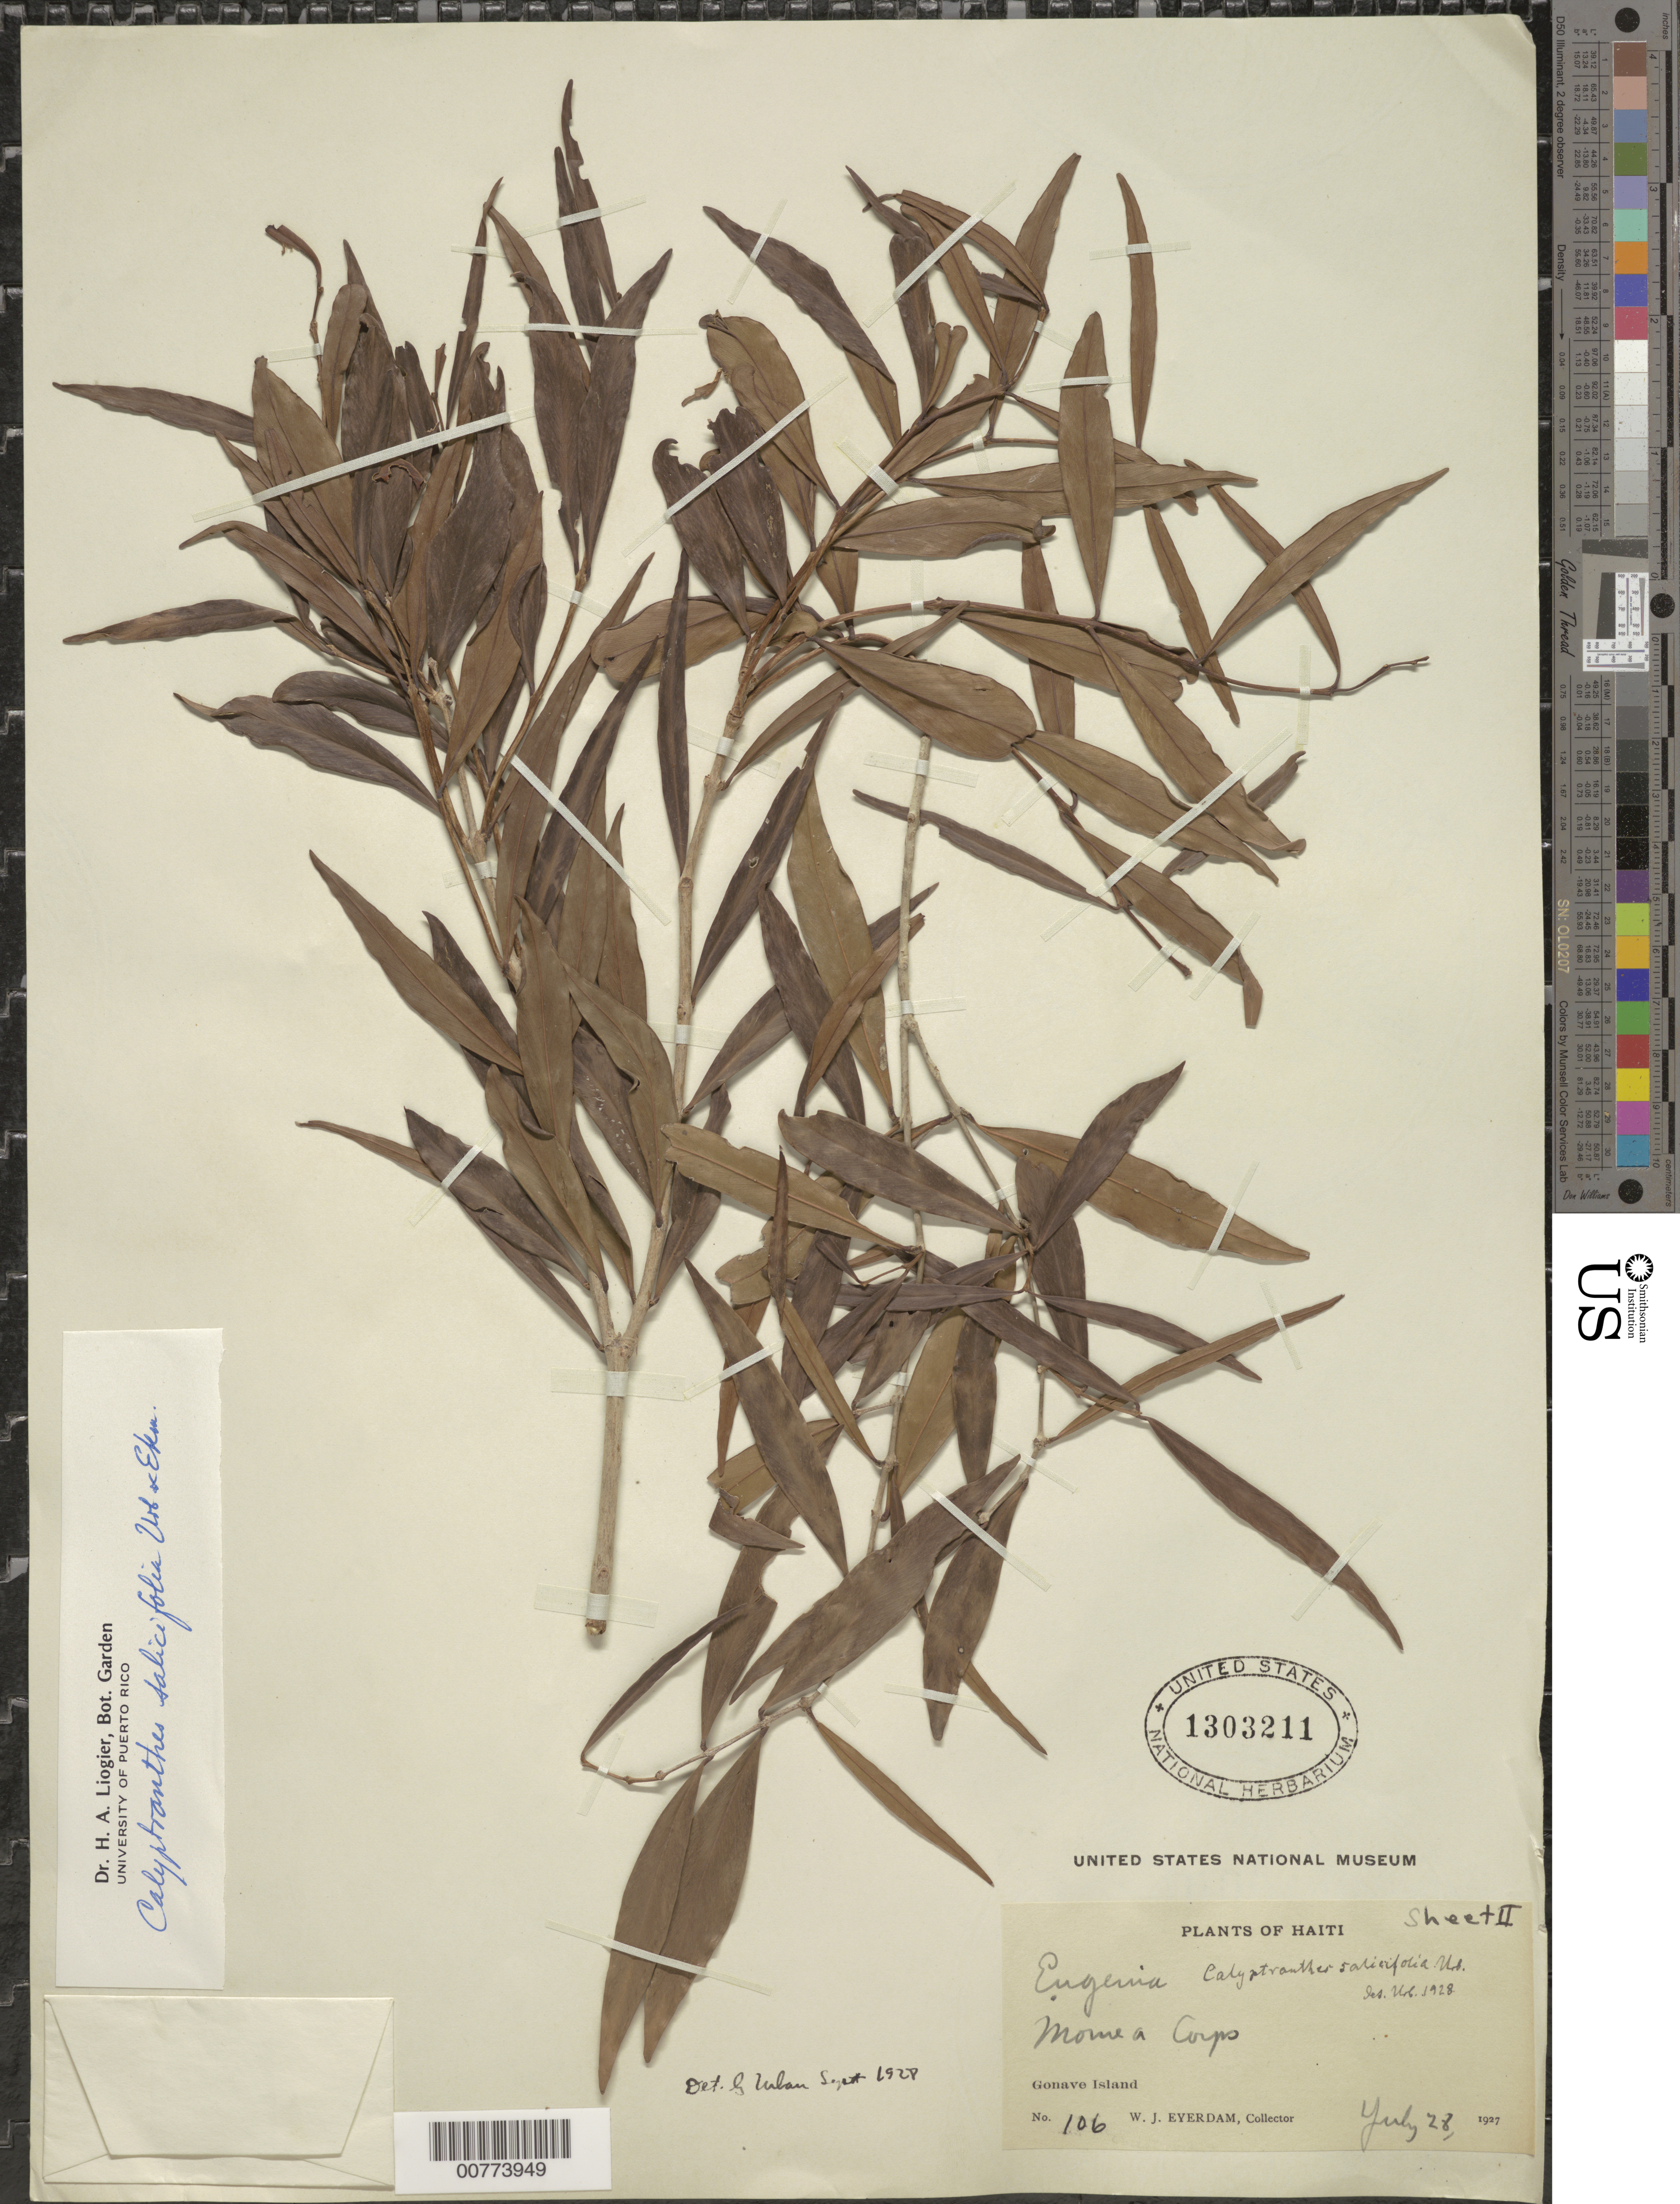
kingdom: Plantae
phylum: Tracheophyta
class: Magnoliopsida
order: Myrtales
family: Myrtaceae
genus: Myrcia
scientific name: Myrcia neosalicifolia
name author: K. Campbell & Peguero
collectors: W. J. Eyerdam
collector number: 106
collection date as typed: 28 Jul 1927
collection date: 1927-07-28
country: Haiti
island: Hispaniola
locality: Gonave Island, Morne a Corps.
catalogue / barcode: US 1303211